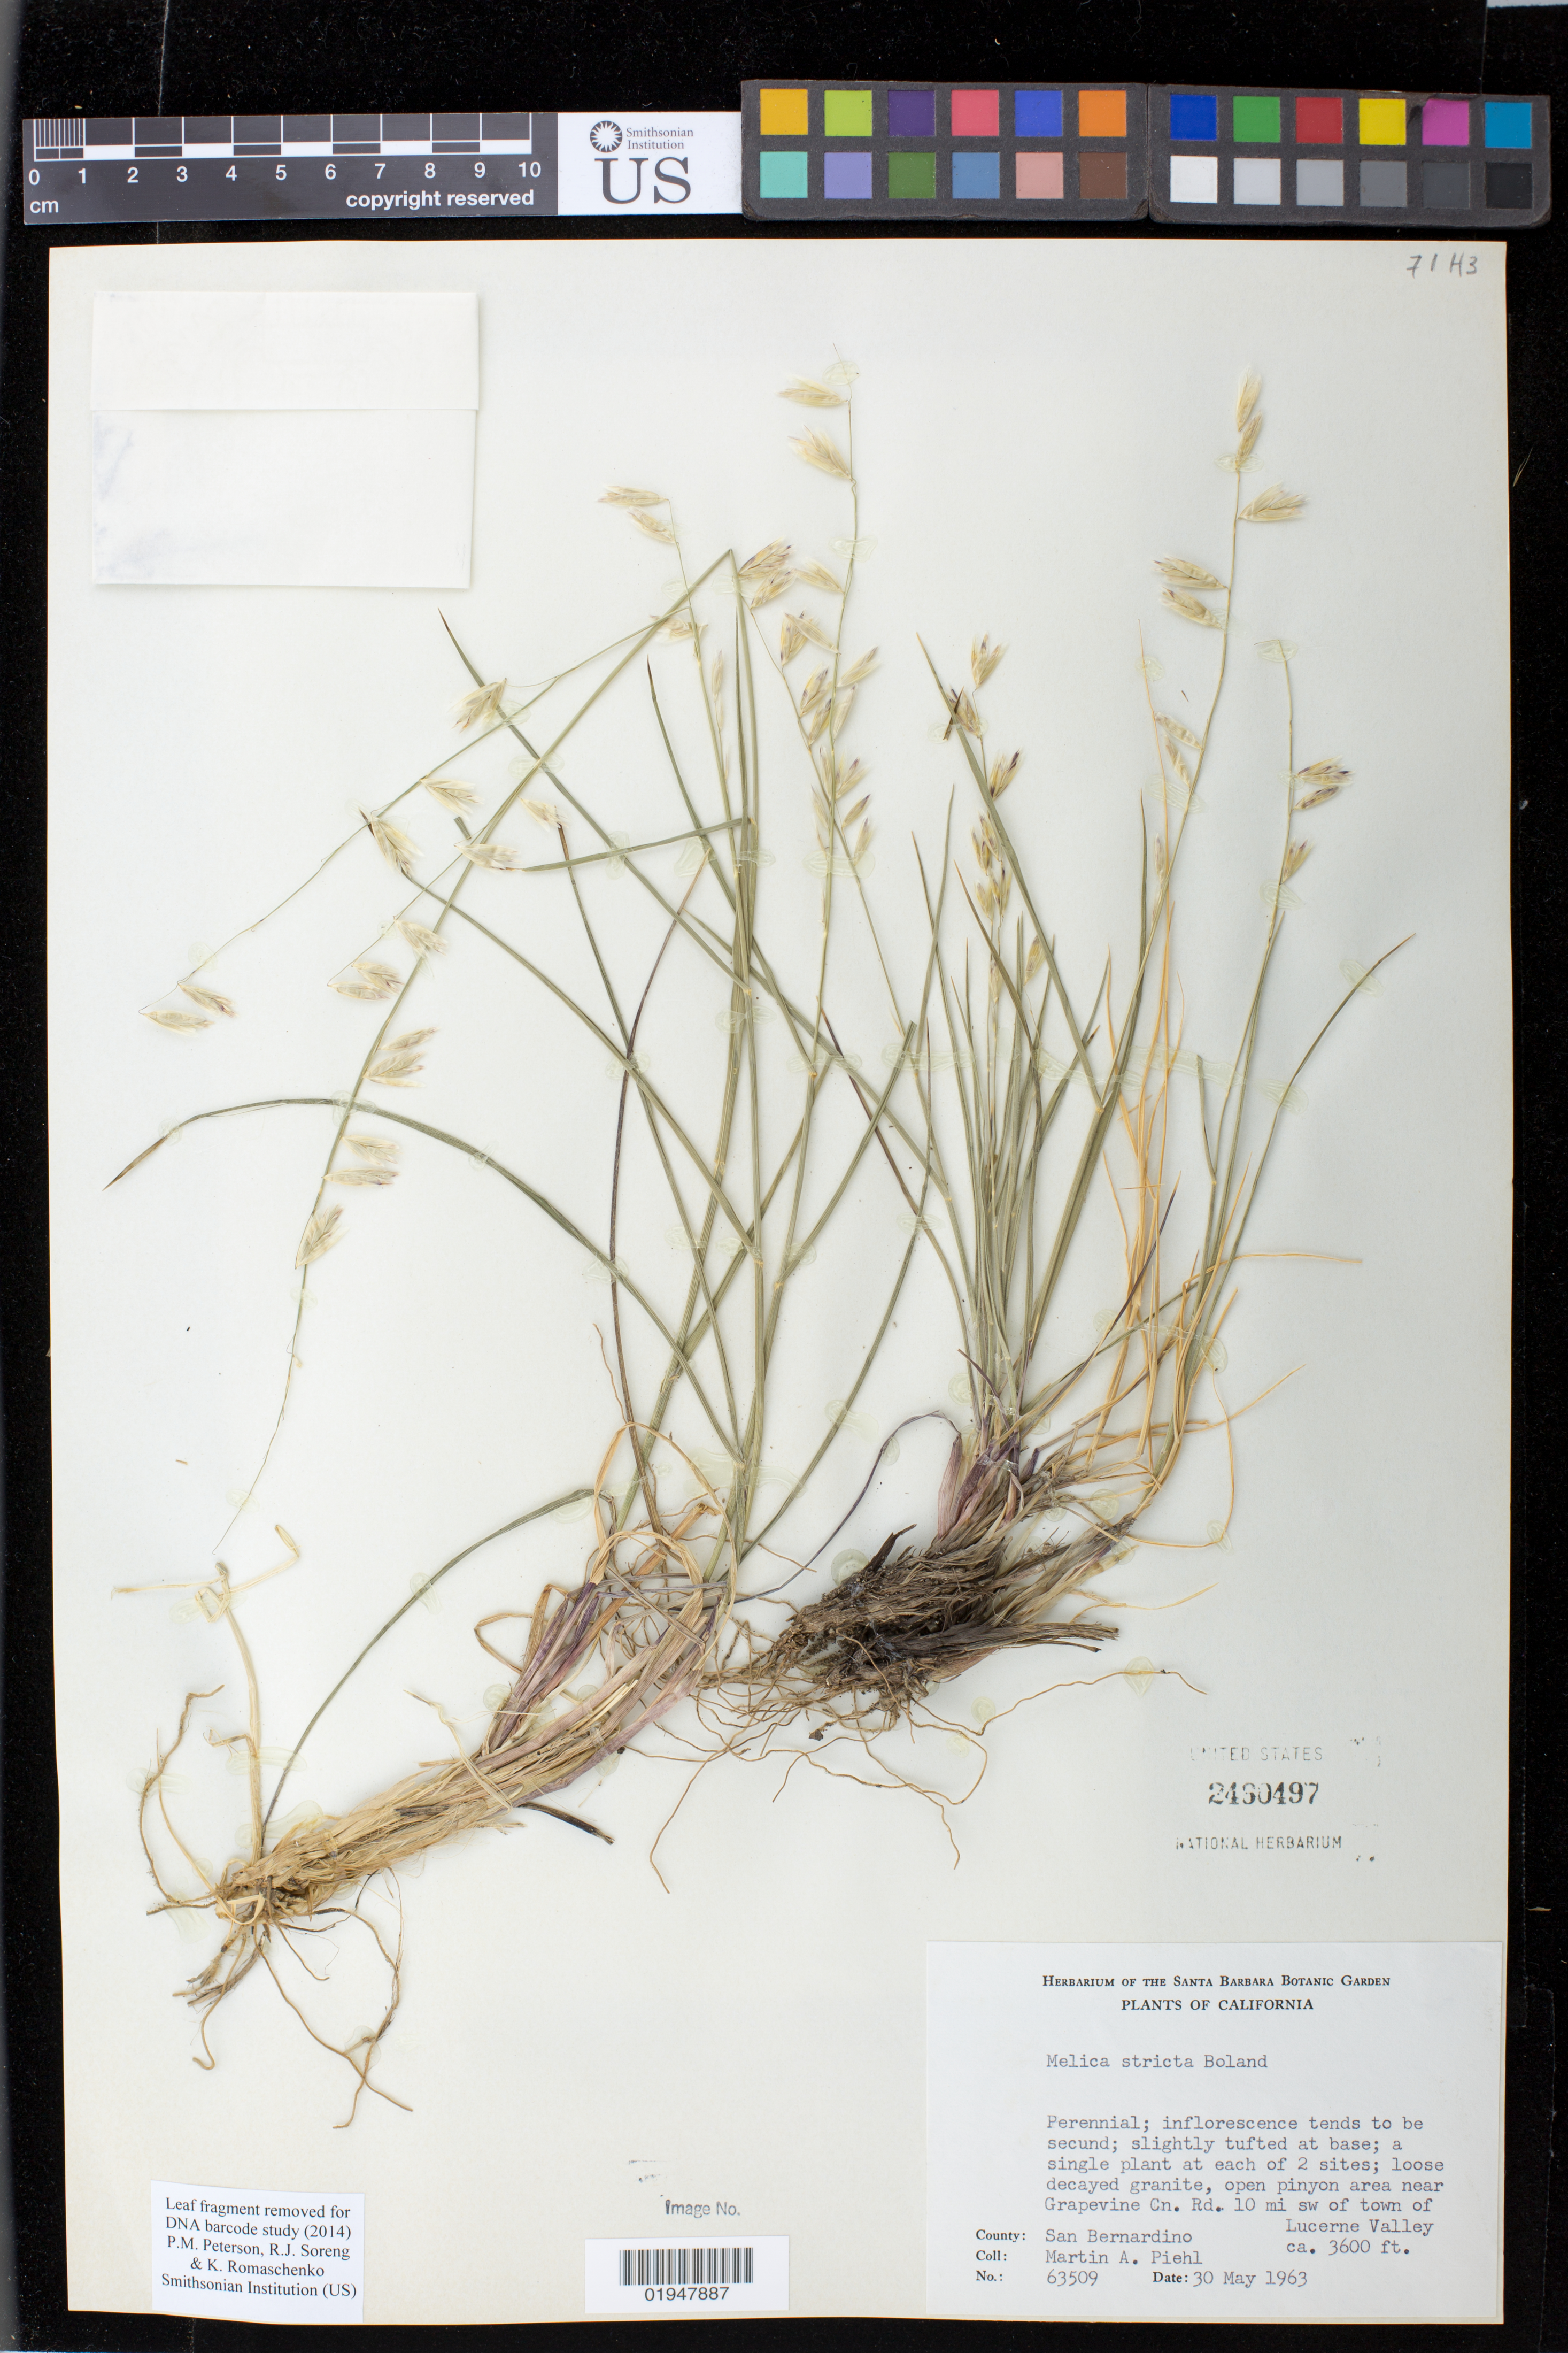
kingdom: Plantae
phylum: Tracheophyta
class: Liliopsida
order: Poales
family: Poaceae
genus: Melica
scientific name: Melica stricta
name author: Bol.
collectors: M. Piehl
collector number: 63509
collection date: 1963-05-30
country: United States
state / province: California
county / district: San Bernardino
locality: near Grapevine Cn. Rd. 10 mi sw of town of Lucerne Valley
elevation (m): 1097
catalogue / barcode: US 2480497